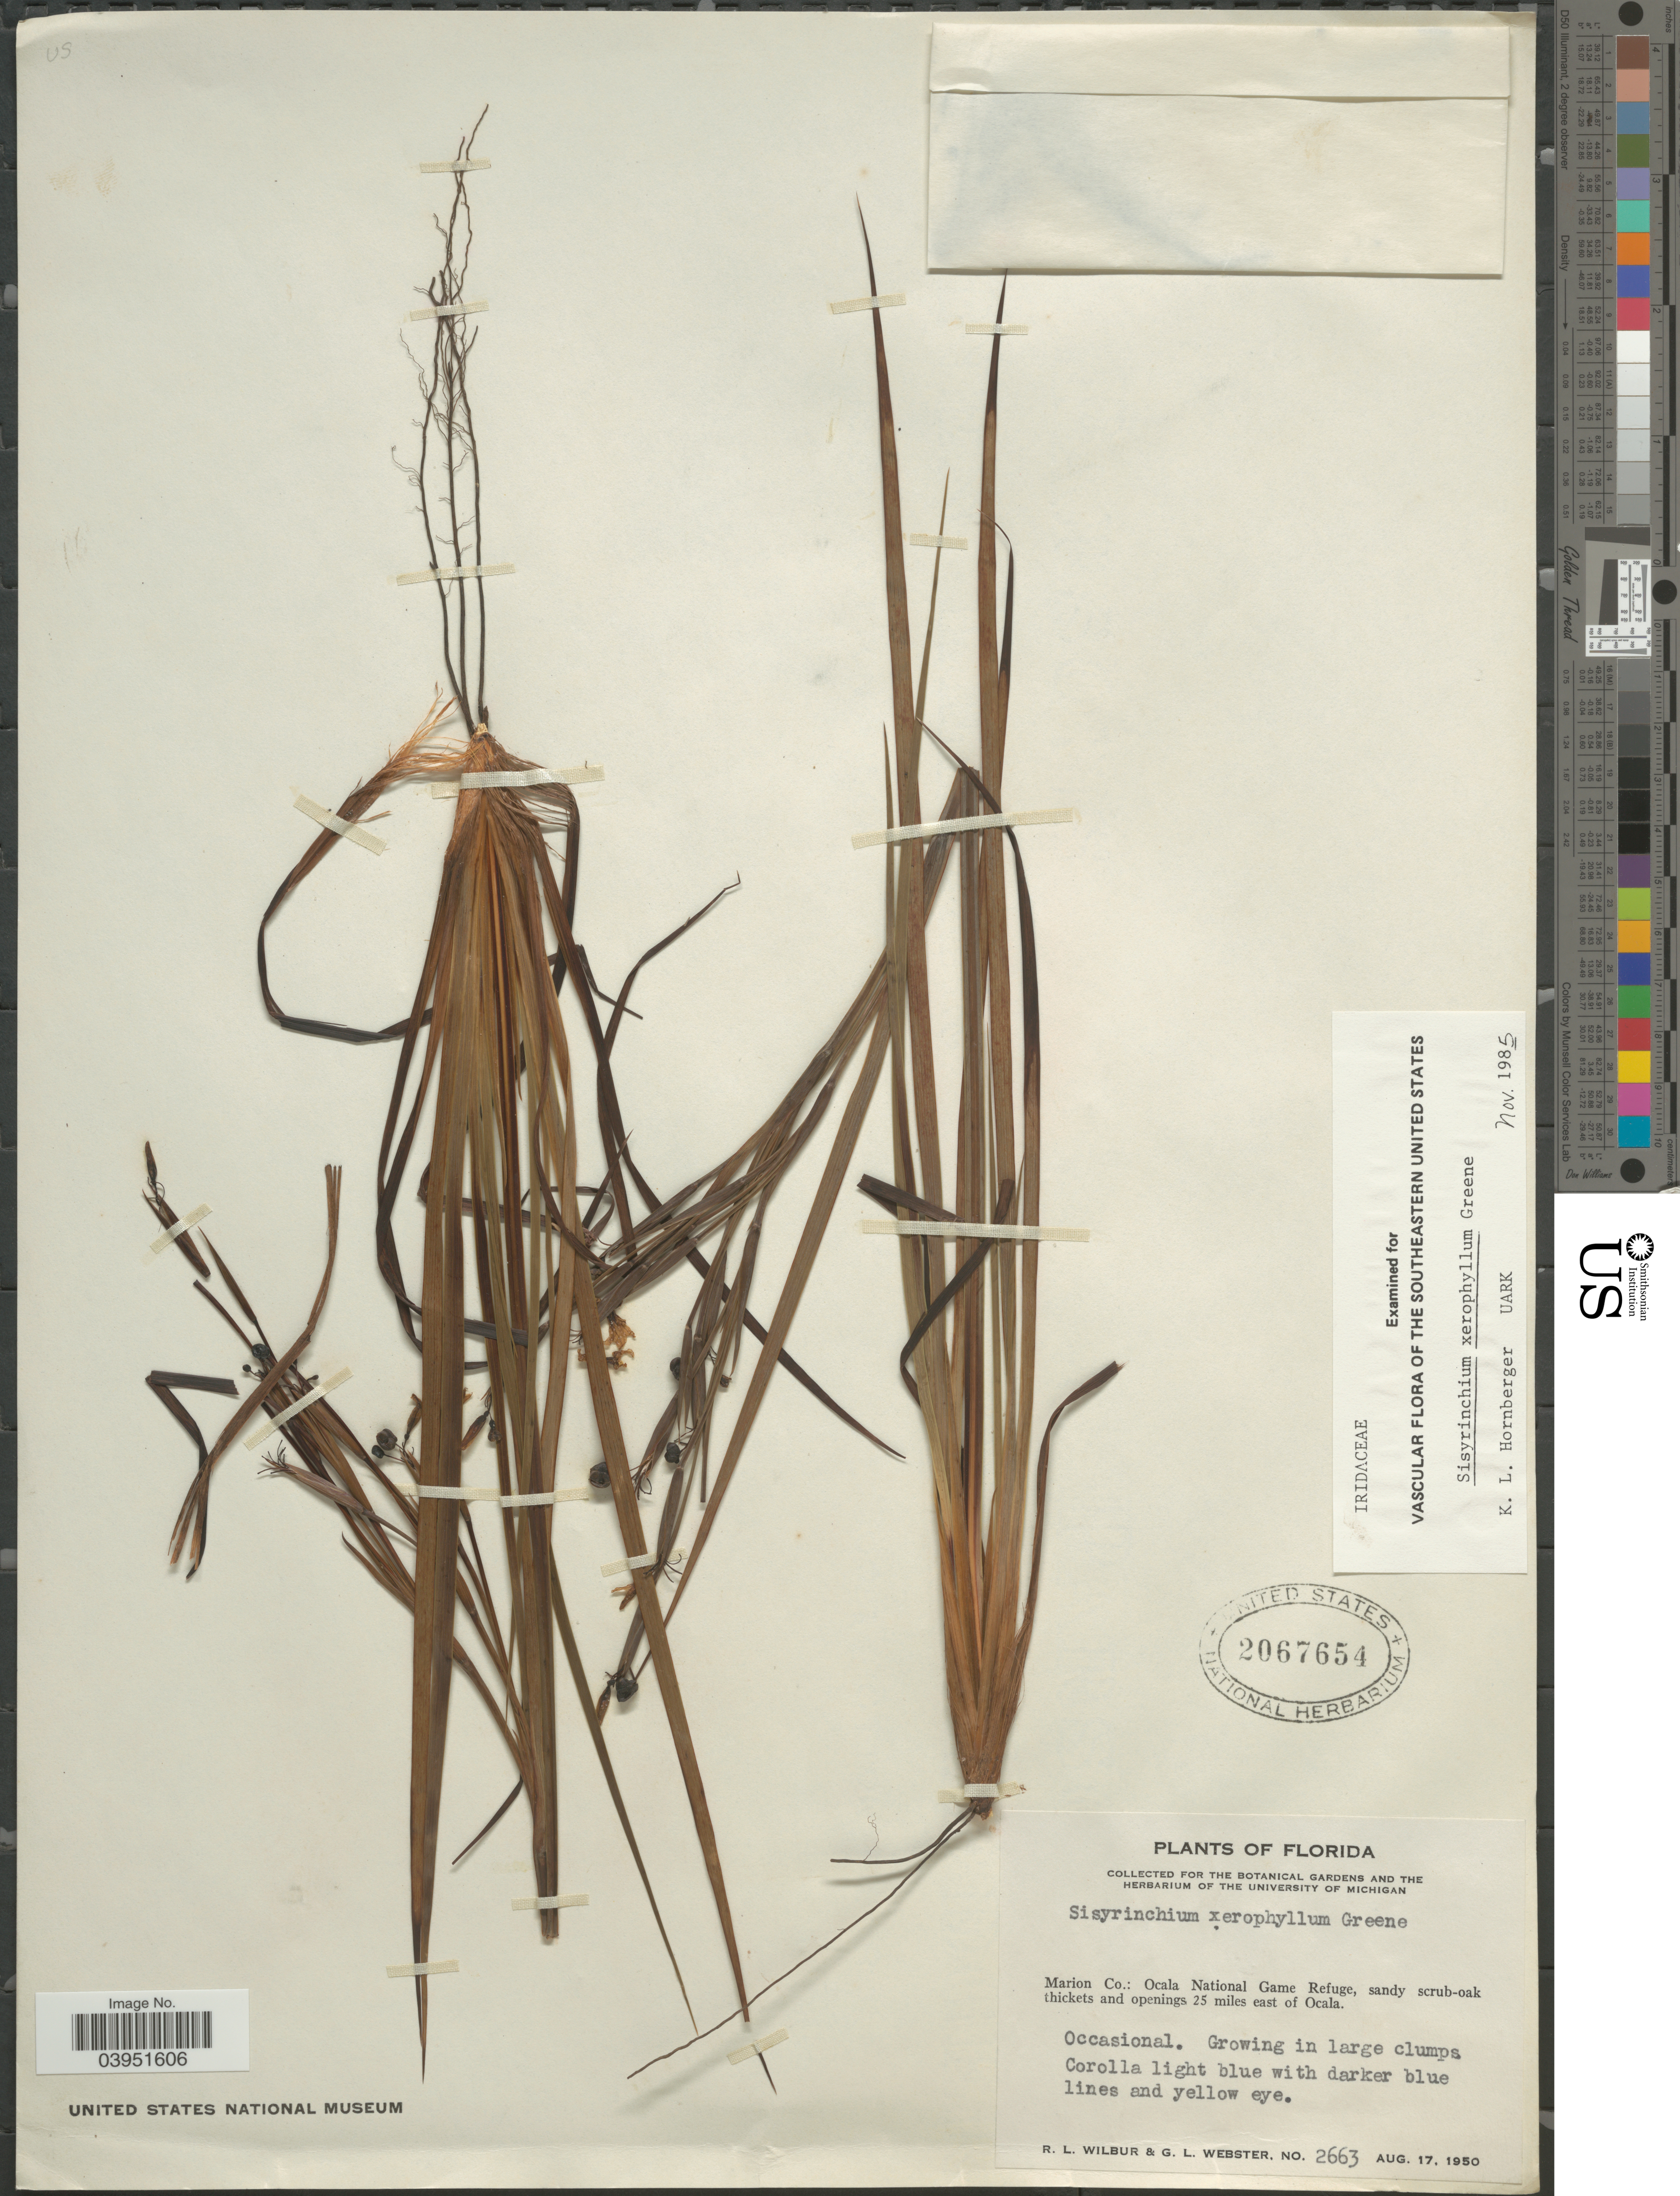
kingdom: Plantae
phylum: Tracheophyta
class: Liliopsida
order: Asparagales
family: Iridaceae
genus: Sisyrinchium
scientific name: Sisyrinchium xerophyllum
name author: Greene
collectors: R. L. Wilbur & G. L. Webster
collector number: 2663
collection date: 1950-08-17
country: United States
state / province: Florida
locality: Marion Co.: Ocala National Game Refuge, sandy scrub-oak thickets and openings 25 miles east of Ocala.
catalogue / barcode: US 2067654